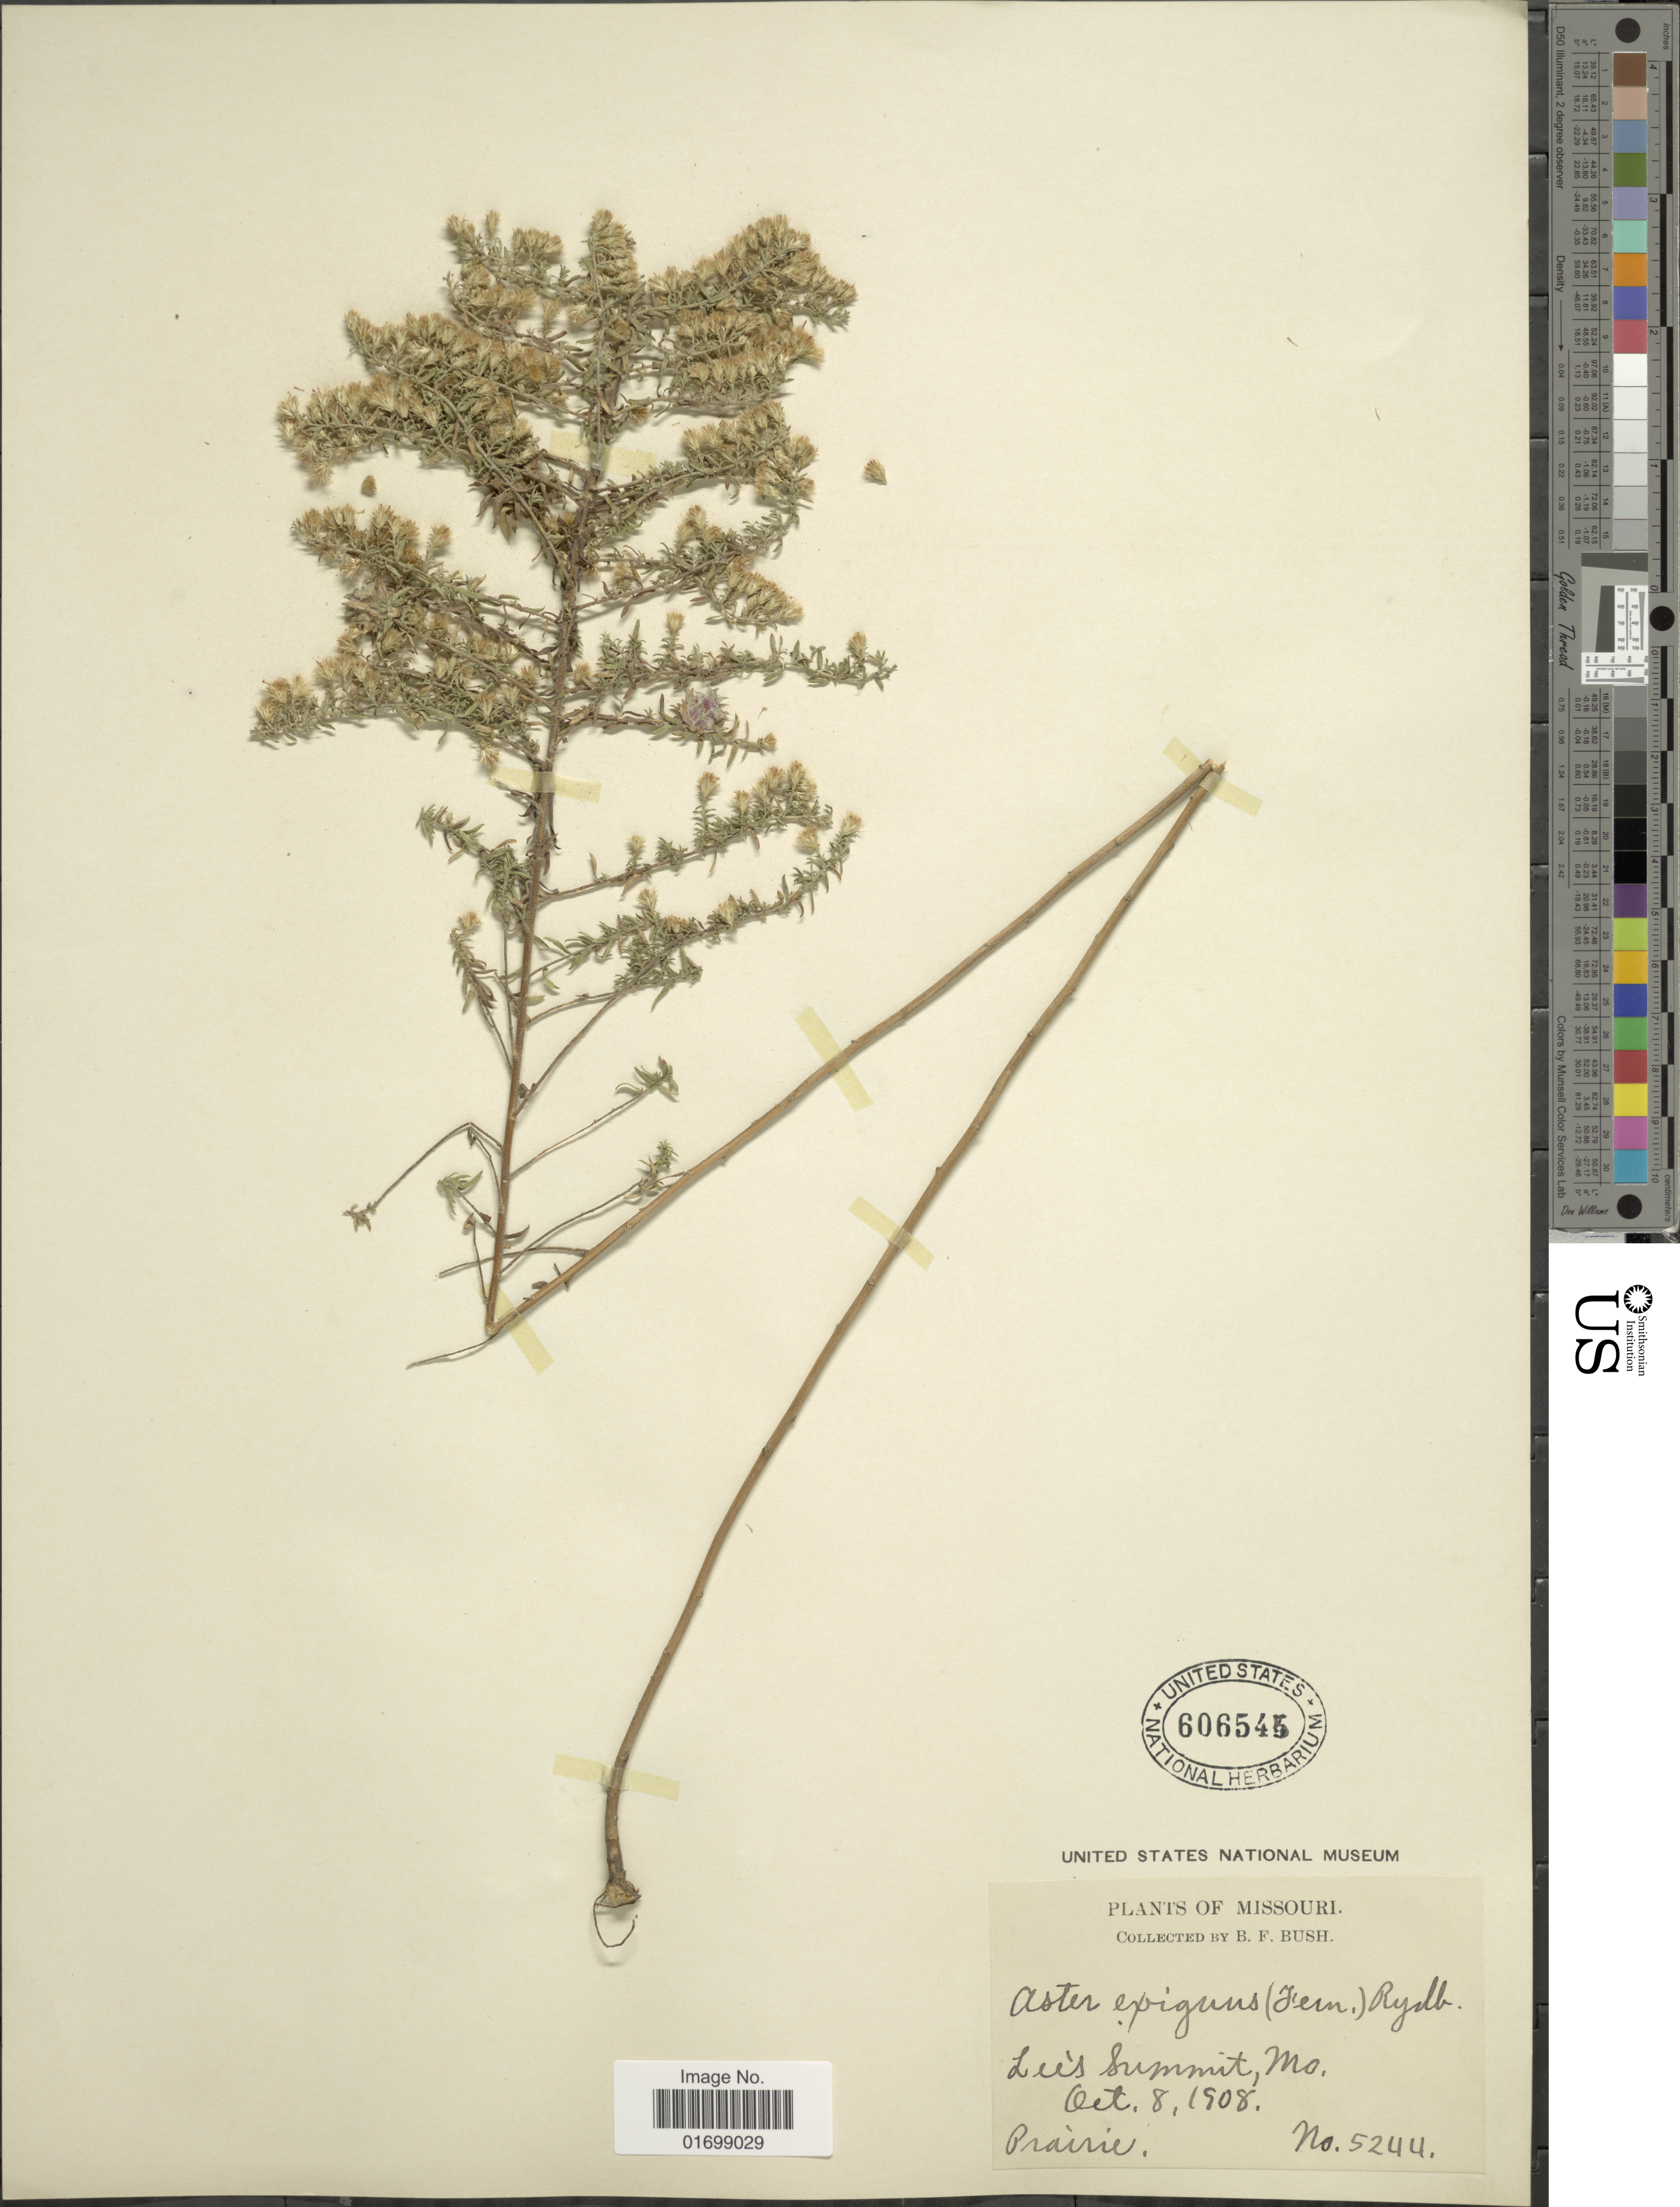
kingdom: Plantae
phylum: Tracheophyta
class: Magnoliopsida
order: Asterales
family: Asteraceae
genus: Symphyotrichum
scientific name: Symphyotrichum ericoides var. prostratum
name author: (Kuntze) G.L. Nesom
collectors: B. F. Bush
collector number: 5244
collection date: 1908-10-08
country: United States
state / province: Missouri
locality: Lee's Summit.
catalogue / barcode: US 606545